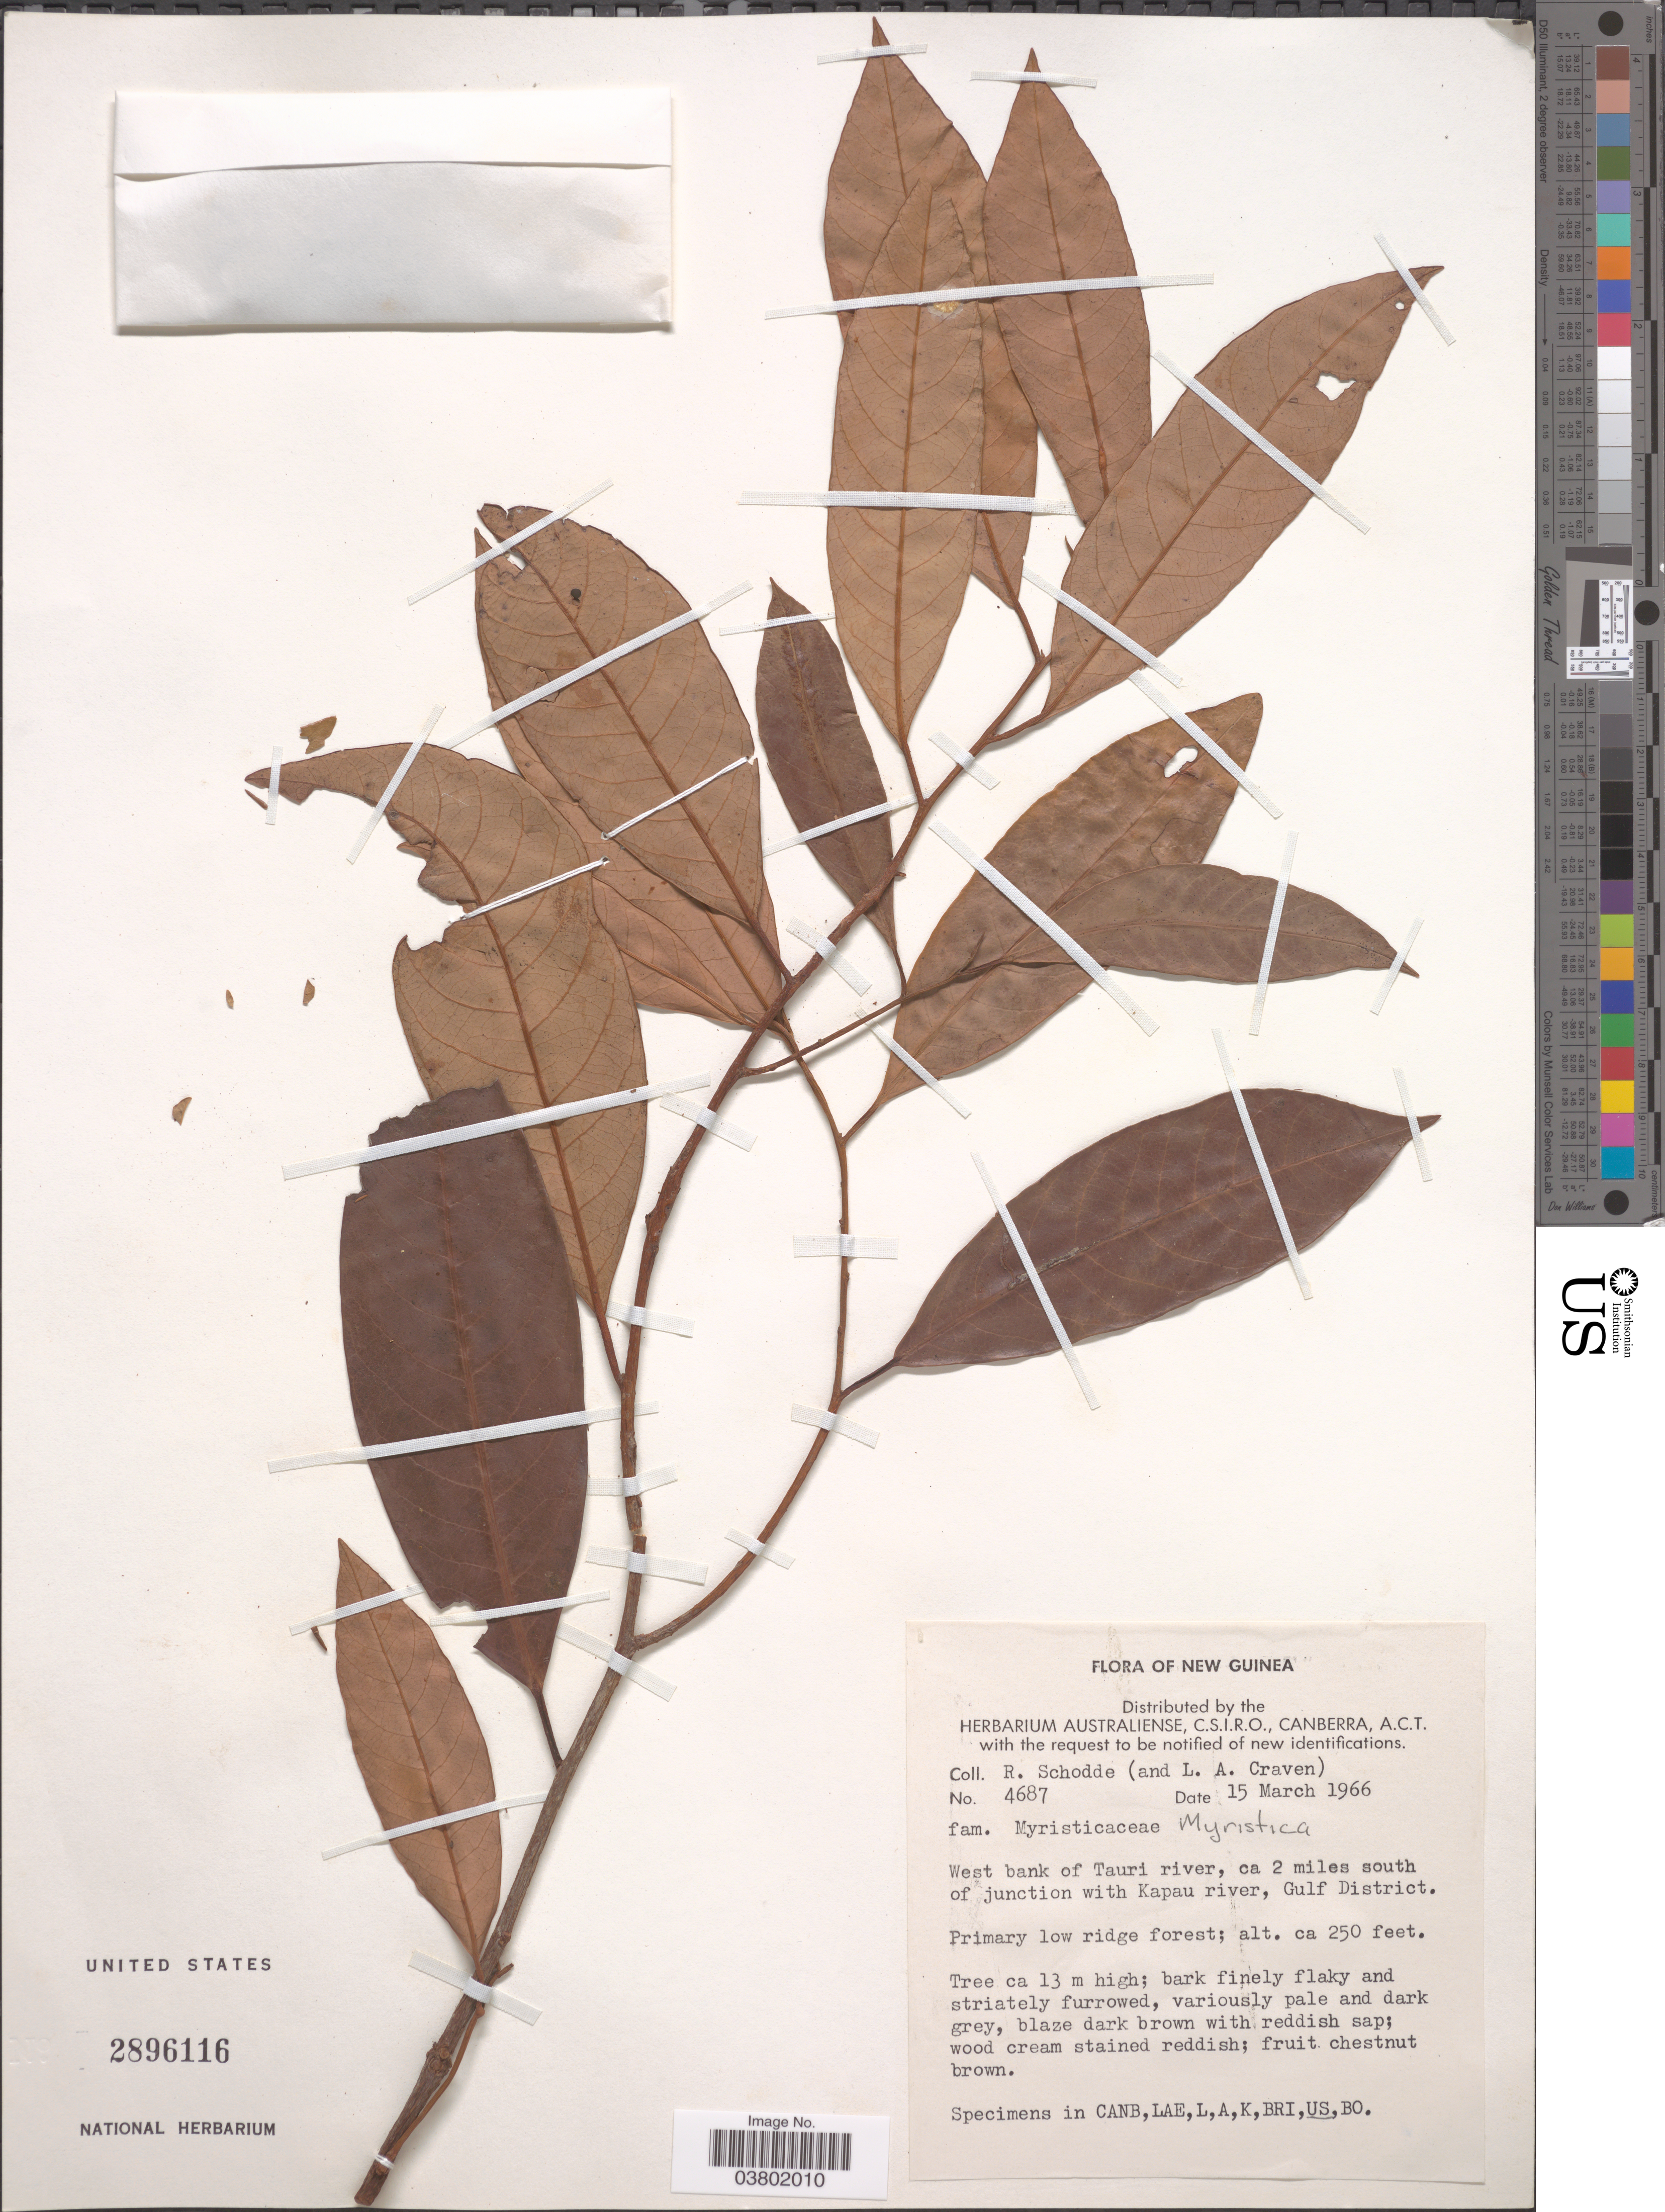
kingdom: Plantae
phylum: Tracheophyta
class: Magnoliopsida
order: Magnoliales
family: Myristicaceae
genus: Myristica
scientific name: Myristica sp.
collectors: R. Schodde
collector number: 4687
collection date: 1966-03-15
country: Papua New Guinea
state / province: Gulf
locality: New Guinea. West bank of Tauri river, ca 2 miles south of junction with Kapua river, Gulf District.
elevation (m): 76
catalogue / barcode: US 2896116